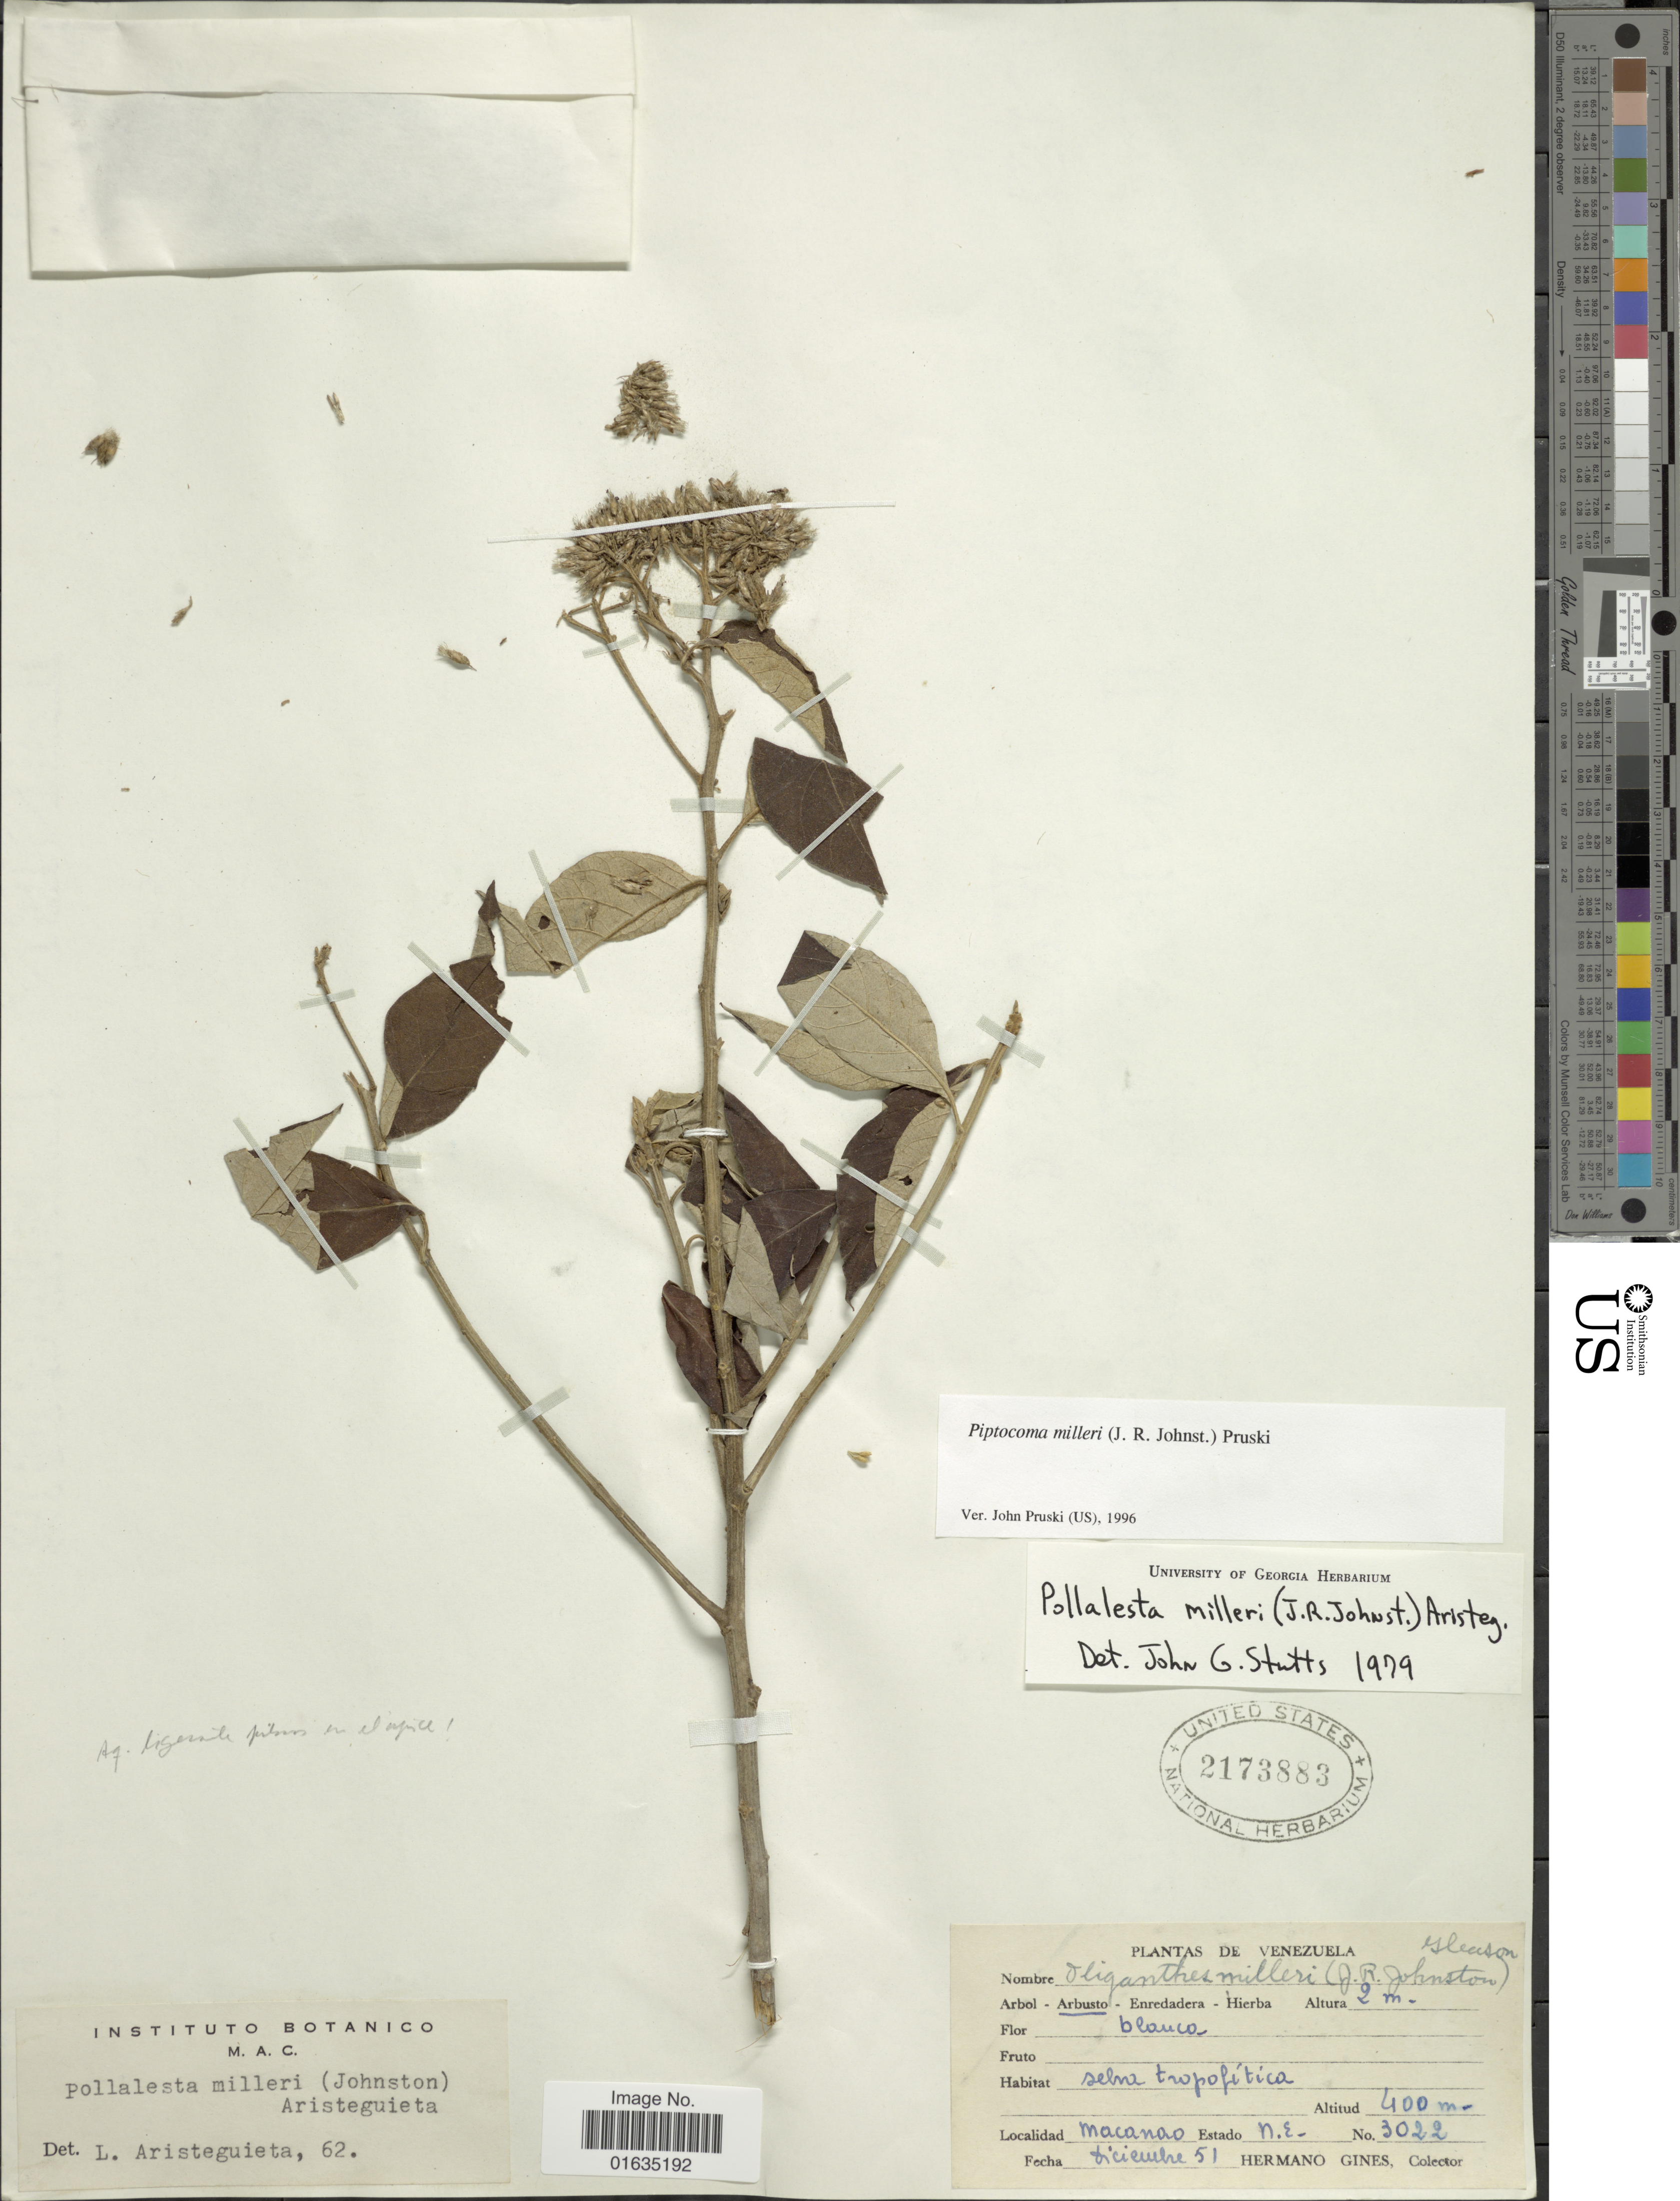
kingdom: Plantae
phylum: Tracheophyta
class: Magnoliopsida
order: Asterales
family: Asteraceae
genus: Piptocoma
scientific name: Piptocoma milleri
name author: (J.R. Johnst.) Pruski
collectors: Bro. Gines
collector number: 3022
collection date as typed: Transcribed d/m/y: /12/51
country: Venezuela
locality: Macanao, Estado N. E.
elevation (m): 400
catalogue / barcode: US 2173883